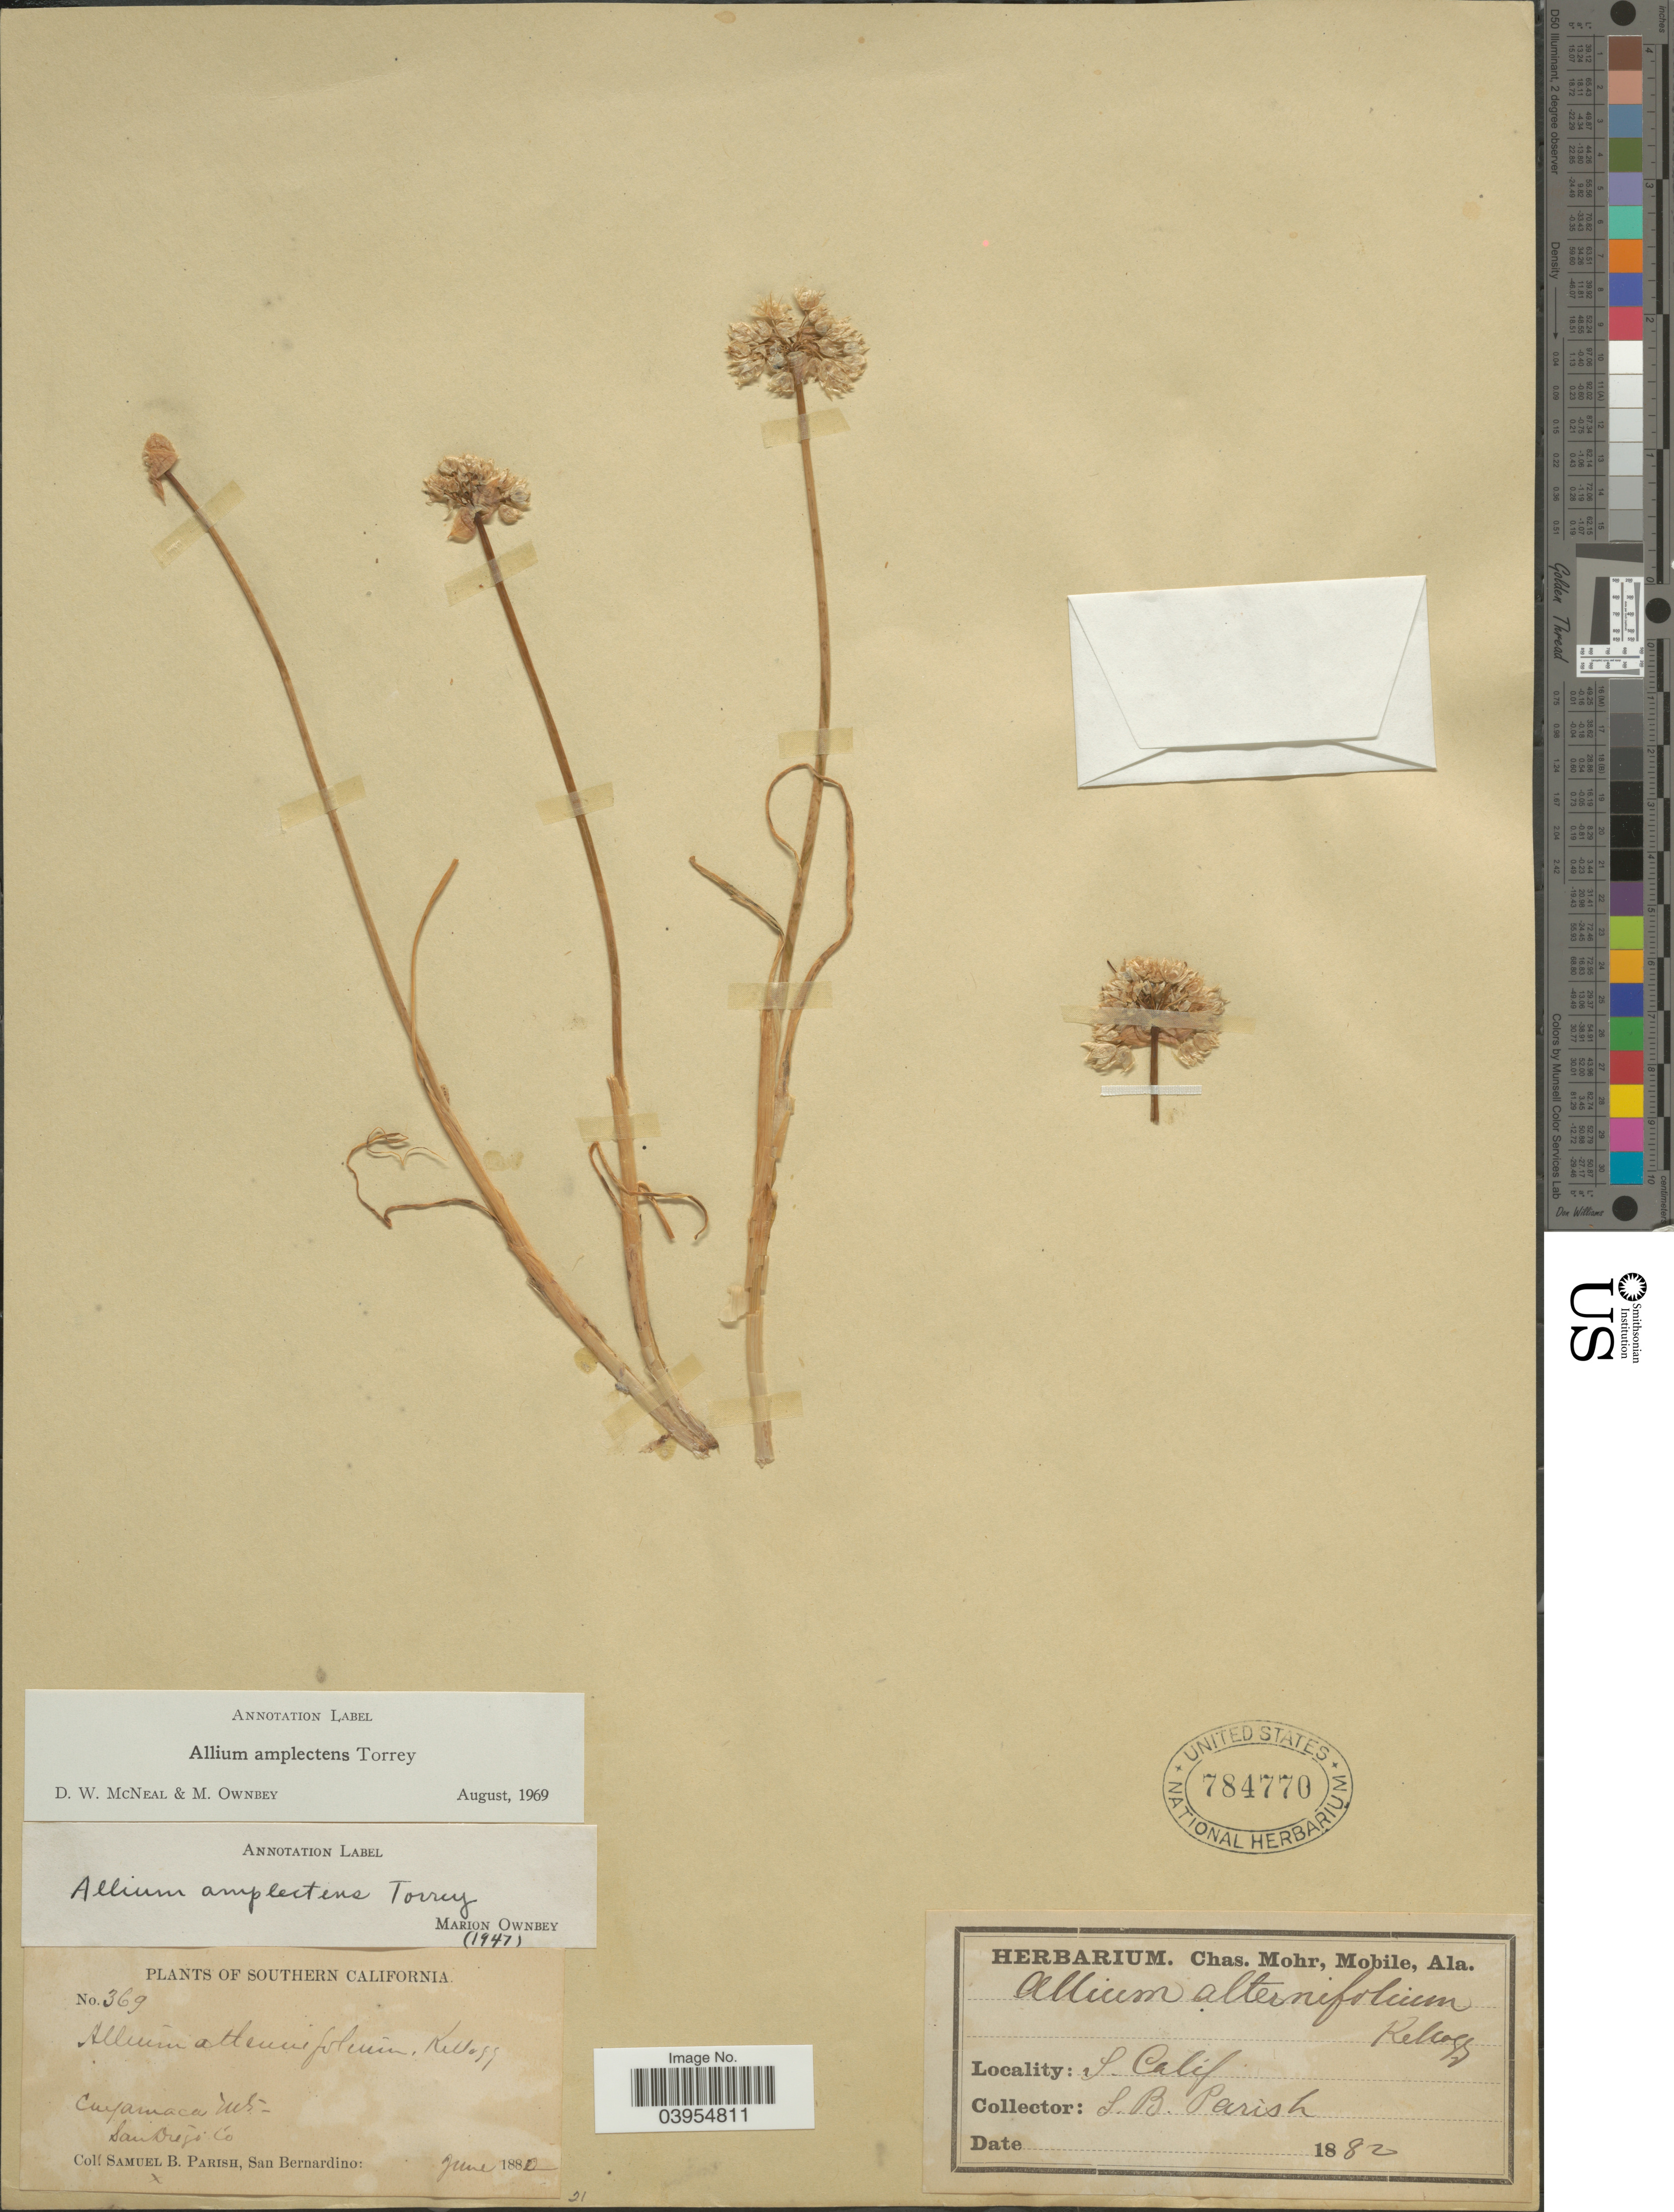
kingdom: Plantae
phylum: Tracheophyta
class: Liliopsida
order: Asparagales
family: Amaryllidaceae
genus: Allium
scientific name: Allium amplectens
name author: Torr.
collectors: S. B. Parish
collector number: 369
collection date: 1882-06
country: United States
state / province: California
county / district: San Diego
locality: Southern California. Cuyamaca Mts. San Diego Co.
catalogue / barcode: US 784770